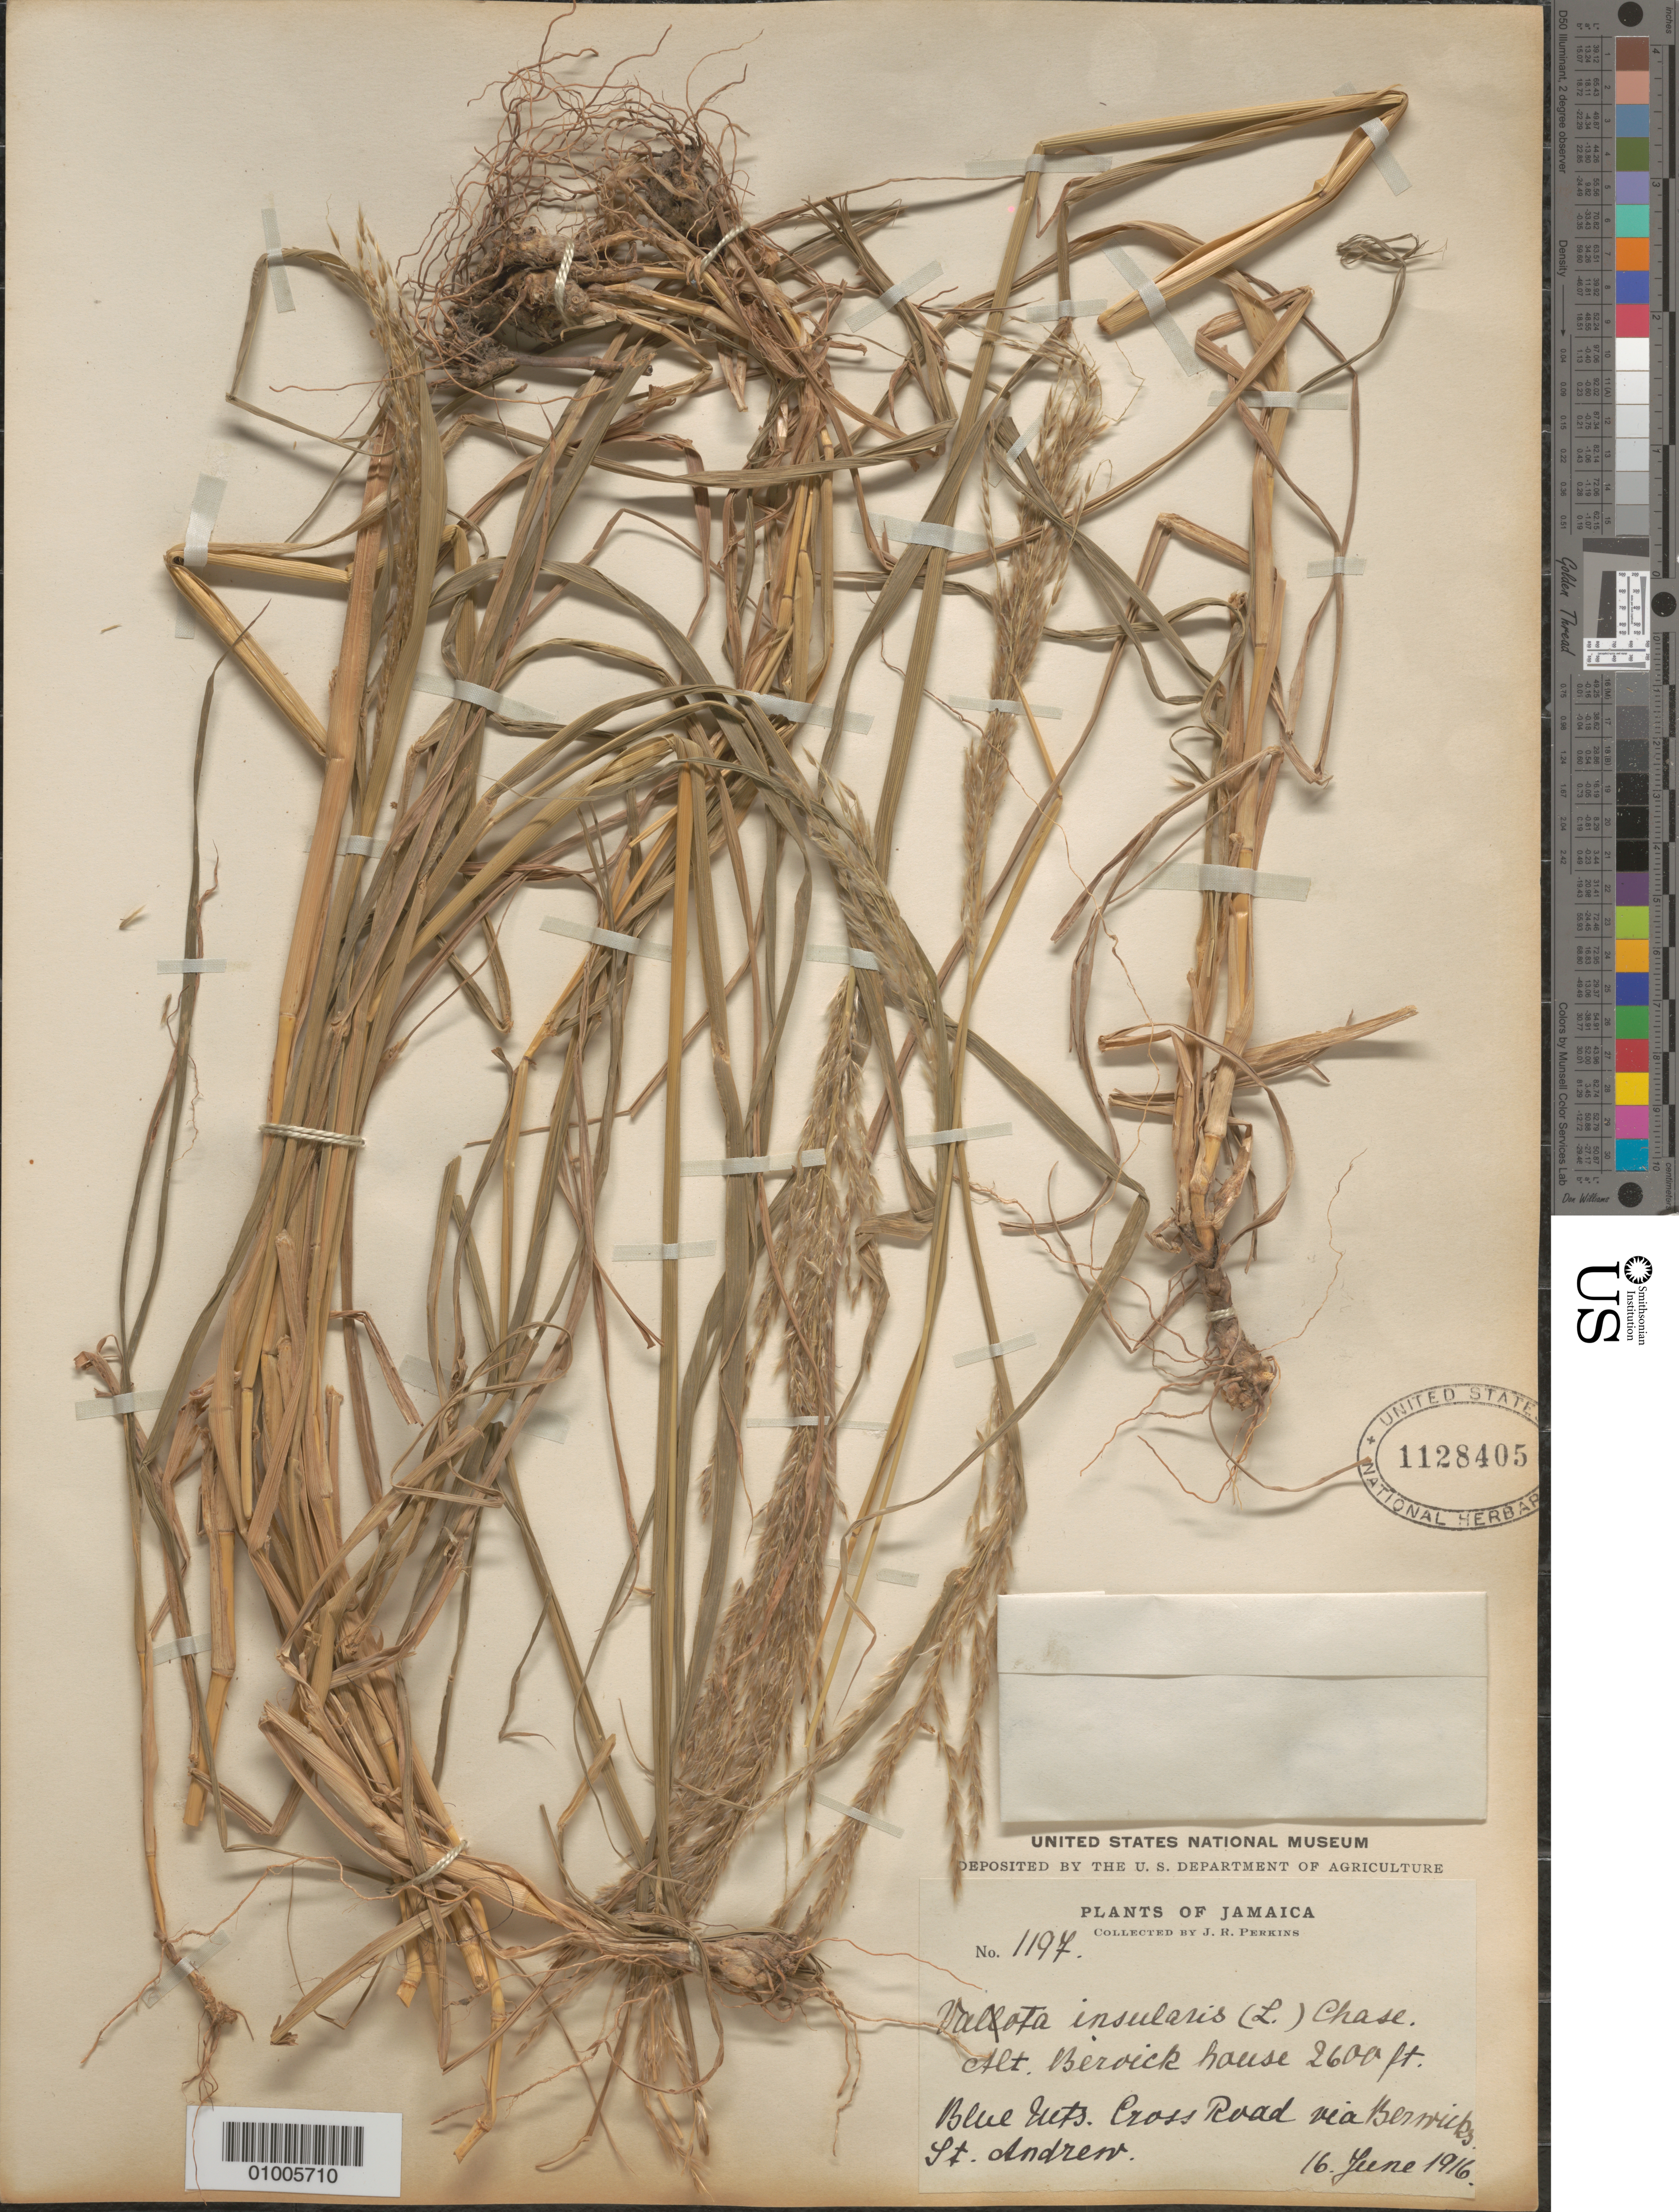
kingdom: Plantae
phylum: Tracheophyta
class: Liliopsida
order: Poales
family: Poaceae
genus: Digitaria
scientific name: Digitaria insularis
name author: (L.) Mez ex Ekman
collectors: J. R. Perkins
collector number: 1197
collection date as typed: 16 Jun 1916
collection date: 1916-06-16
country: Jamaica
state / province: Saint Andrew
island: Jamaica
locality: Beroick House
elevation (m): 792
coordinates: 0 N, 0 E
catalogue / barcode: US 1128405